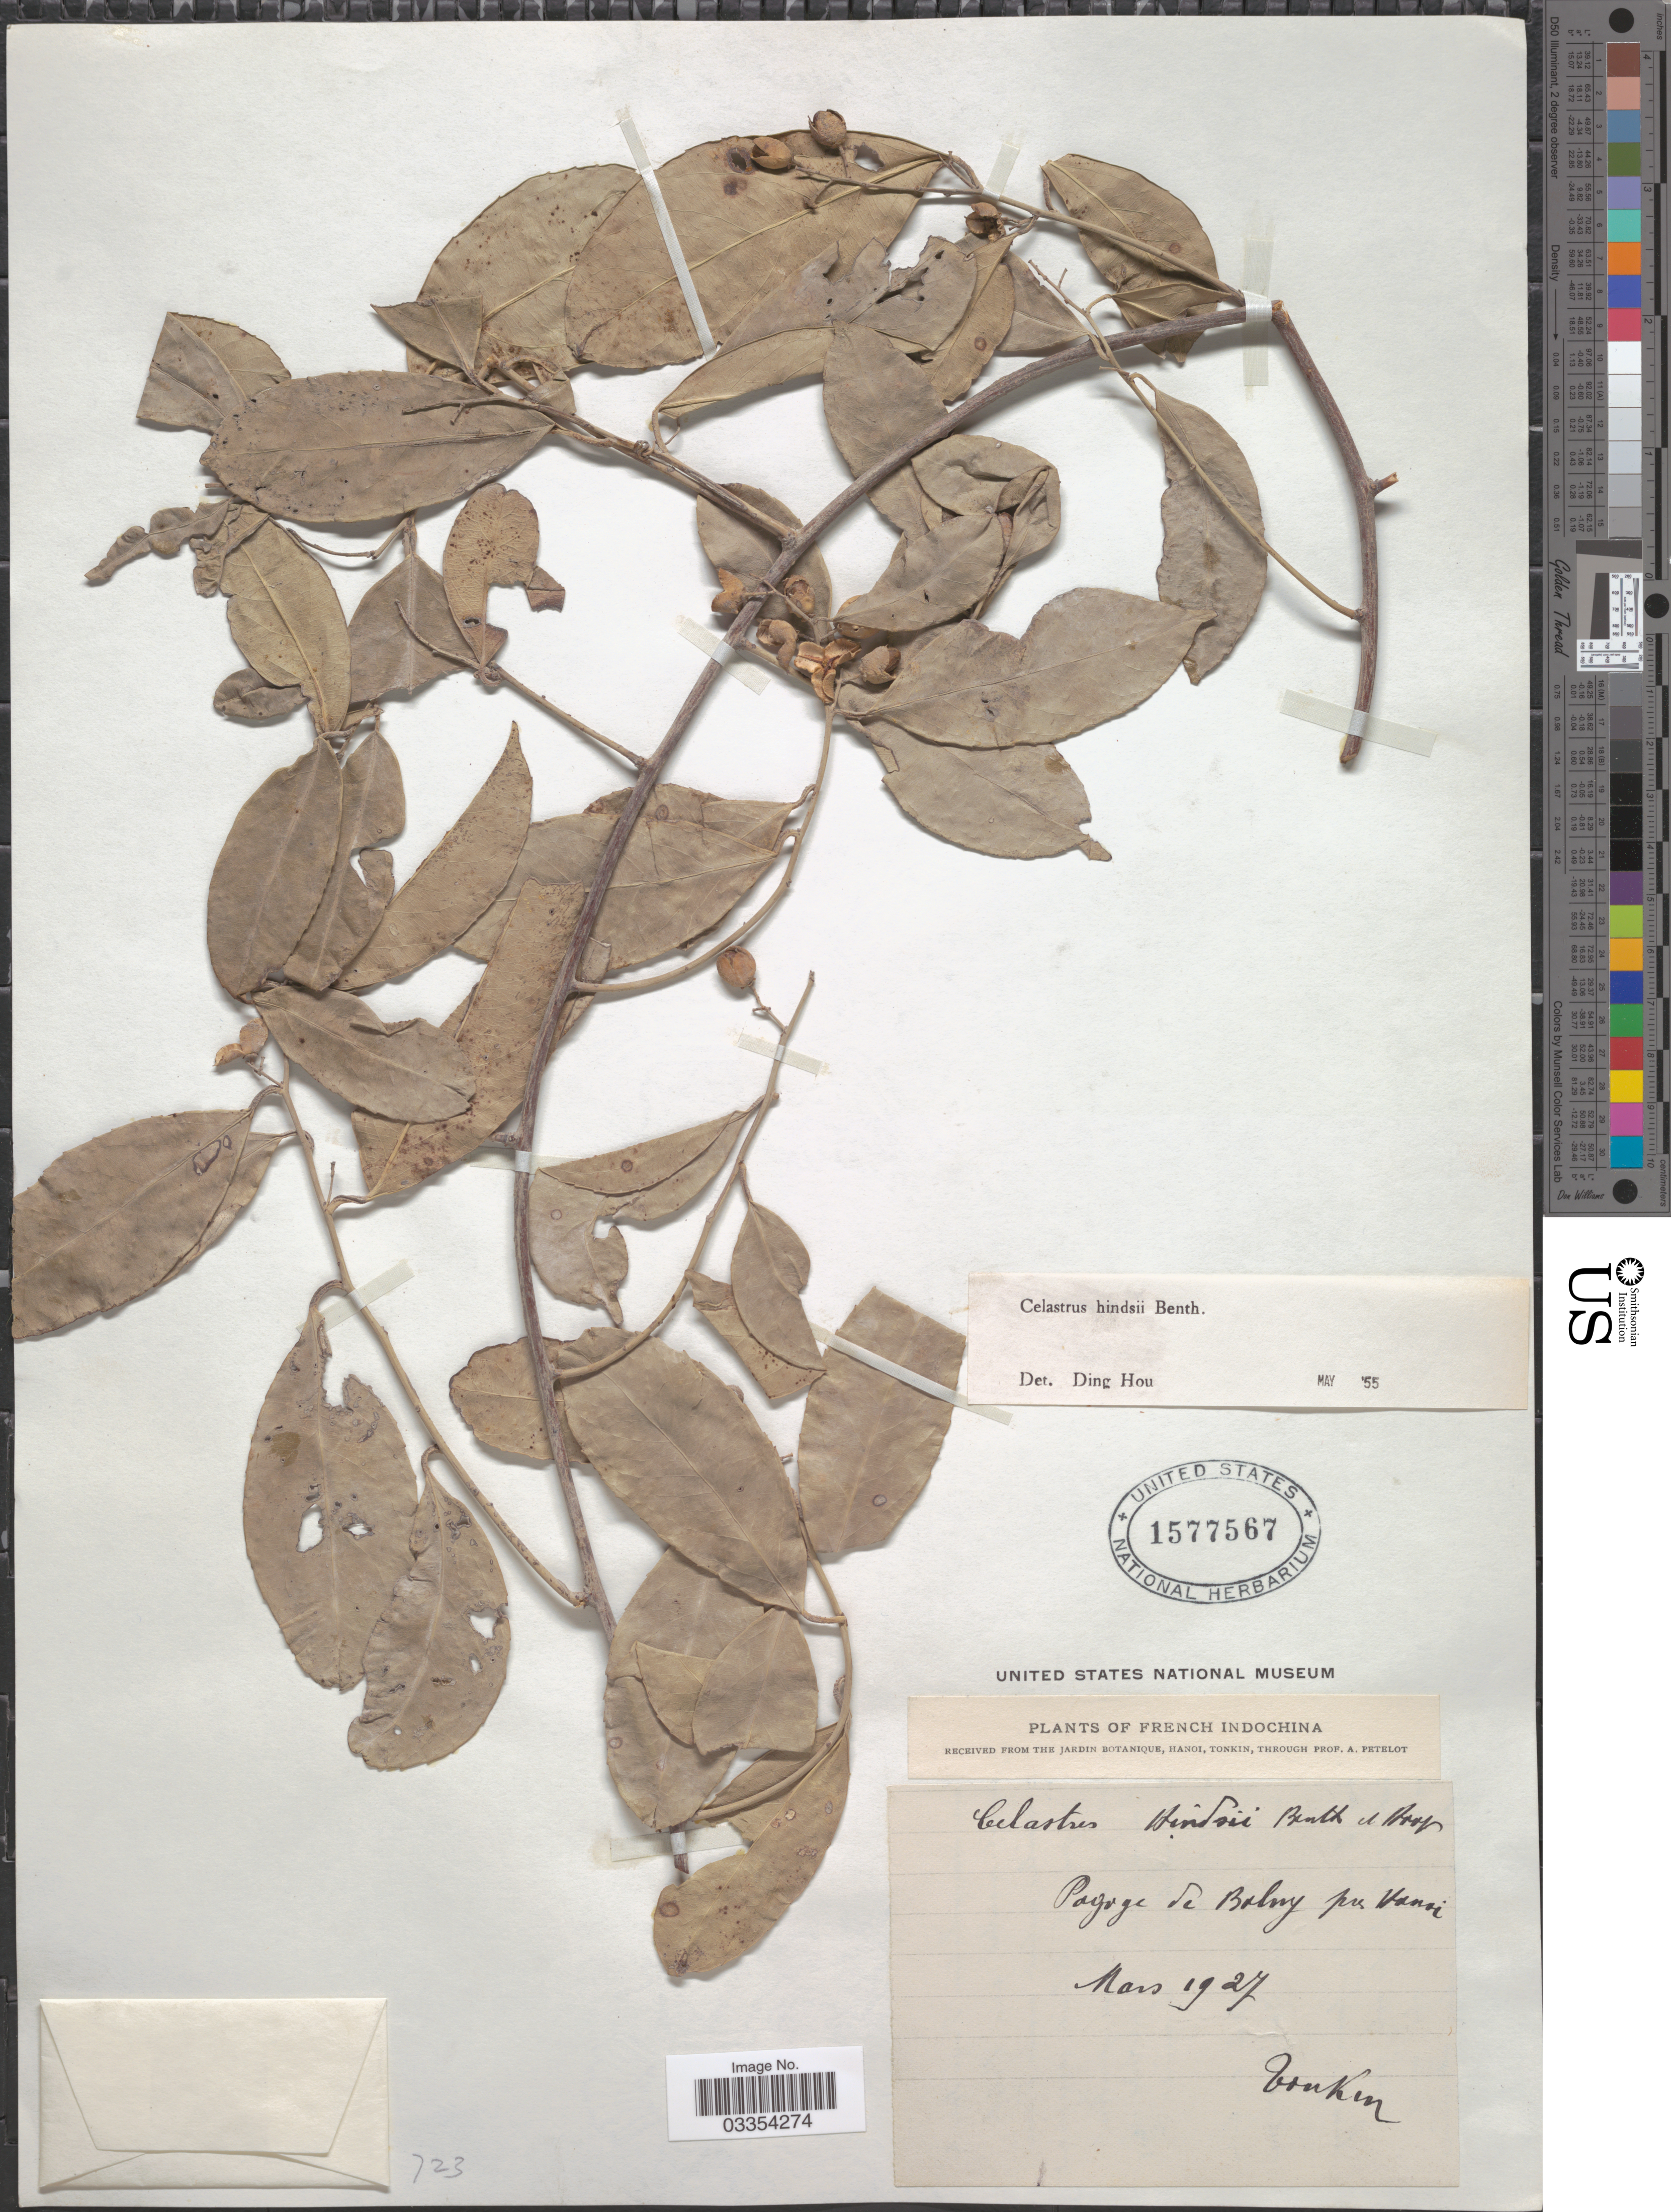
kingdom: Plantae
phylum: Tracheophyta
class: Magnoliopsida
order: Celastrales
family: Celastraceae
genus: Celastrus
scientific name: Celastrus hindsii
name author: Benth.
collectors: A. Petelot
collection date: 1927-03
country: Vietnam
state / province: Ha Noi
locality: French Indochina. Poyage [interpreted] de Balny [interpreted] pres Hanoi.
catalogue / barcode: US 1577567